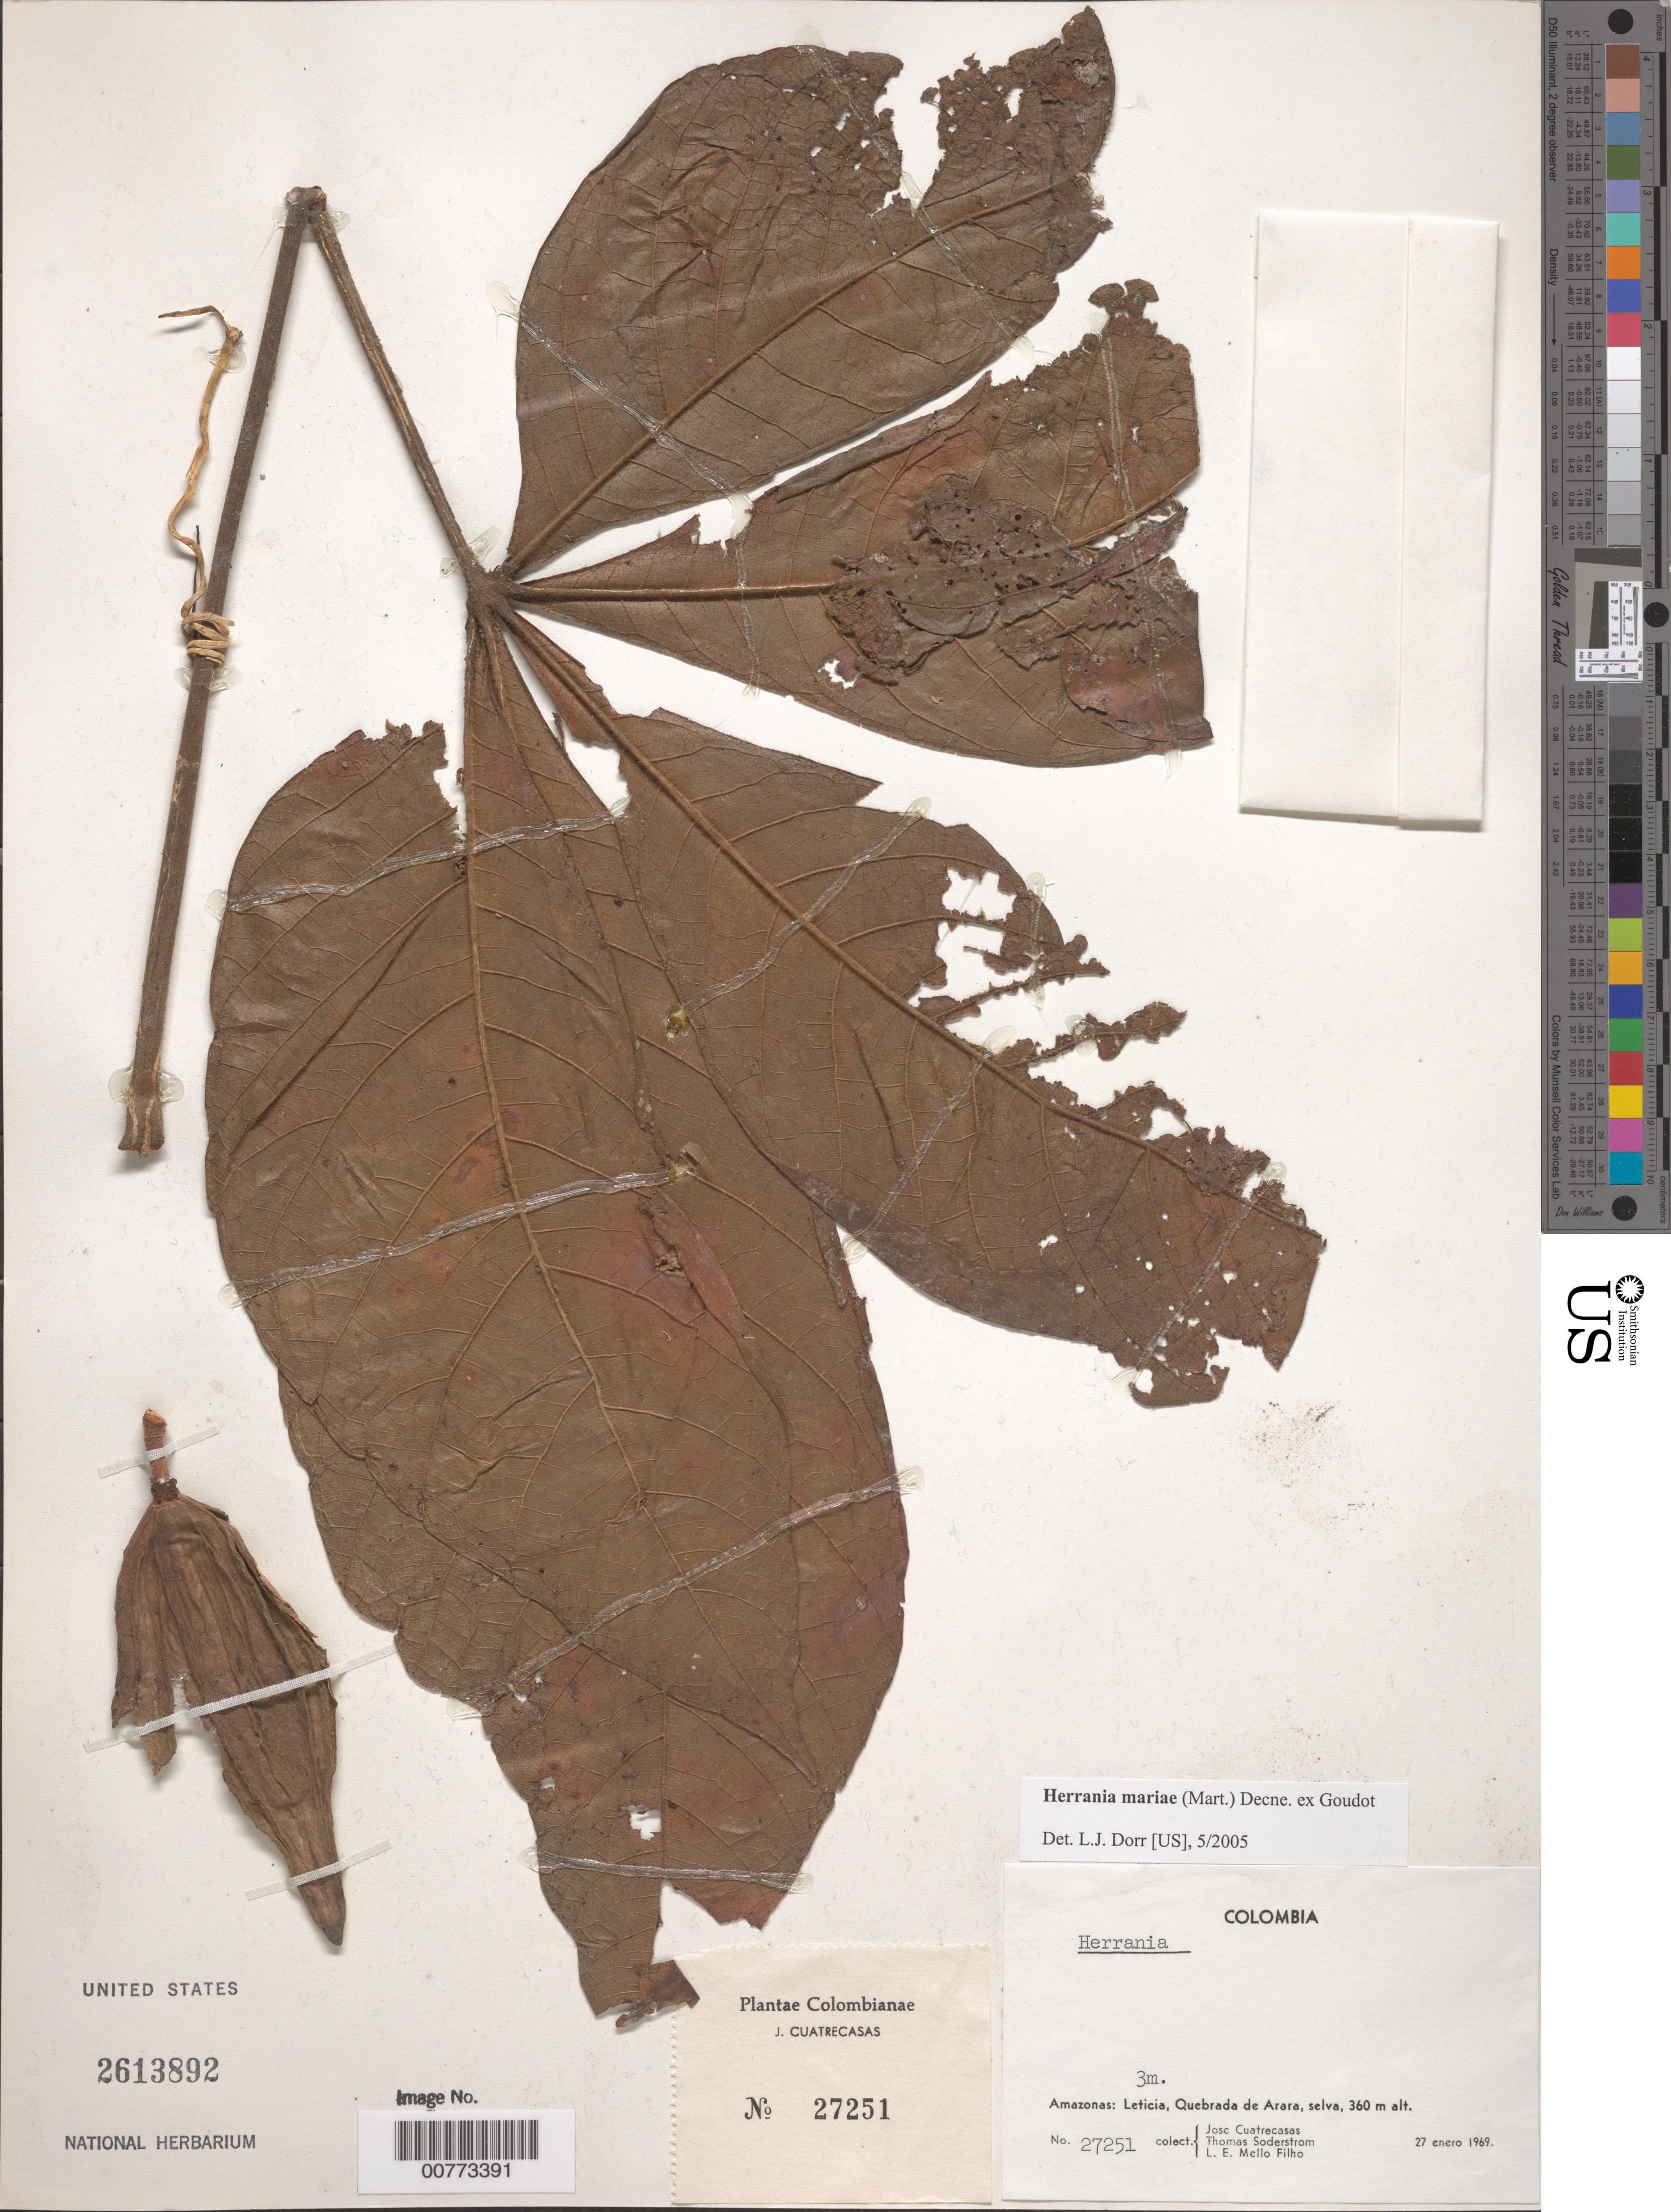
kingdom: Plantae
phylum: Tracheophyta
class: Magnoliopsida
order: Malvales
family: Malvaceae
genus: Herrania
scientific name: Herrania mariae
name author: (Mart.) Decne. ex Goudot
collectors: J. Cuatrecasas, T. R. Soderstrom & L. Emygdio de Mello Filho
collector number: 27251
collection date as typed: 27 Jan 1969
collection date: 1969-01-27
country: Colombia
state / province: Amazônas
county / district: Leticia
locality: Quebrada de Arara.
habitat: Forest.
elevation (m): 360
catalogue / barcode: US 2613892